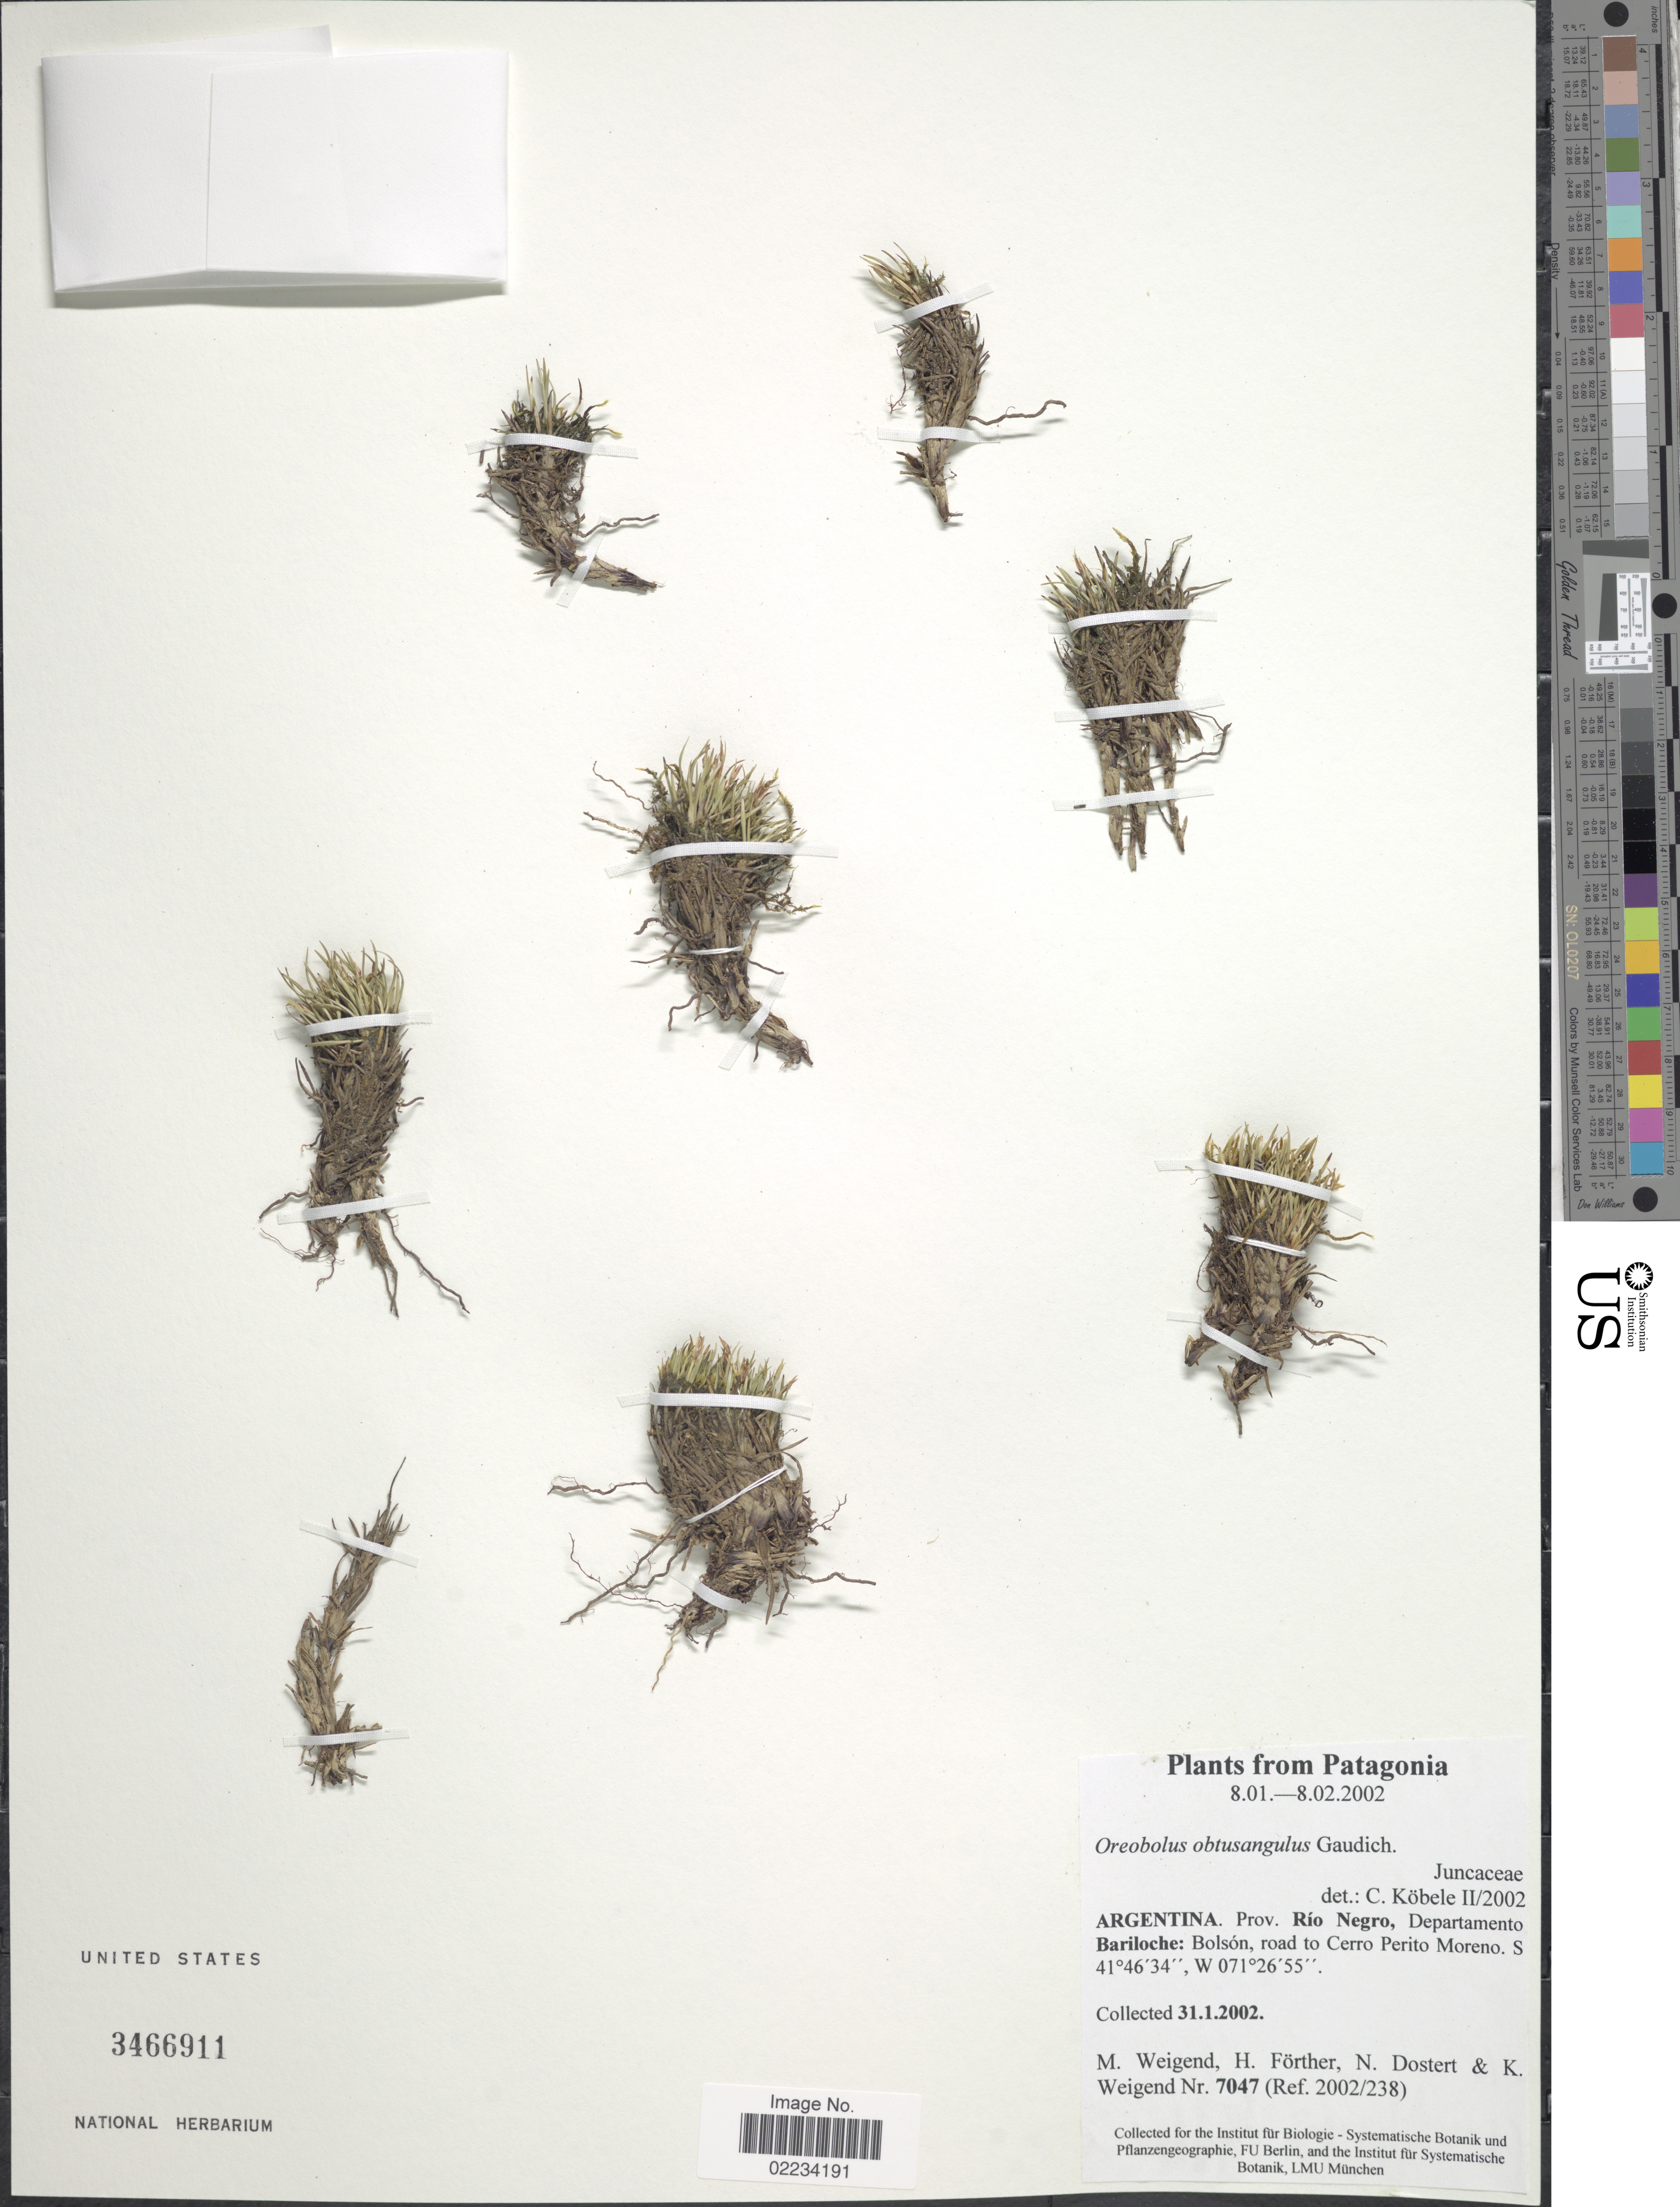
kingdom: Plantae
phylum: Tracheophyta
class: Liliopsida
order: Poales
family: Cyperaceae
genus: Oreobolus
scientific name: Oreobolus obtusangulus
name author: Gaudich.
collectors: M. Weigend, H. Förther, N. Dostert & K. Weigend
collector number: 7047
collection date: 2002-01-31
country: Argentina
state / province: Rio Negro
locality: Departamento Bariloche: Bols'n, road to Cerro Perito Moreno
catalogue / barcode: US 3466911